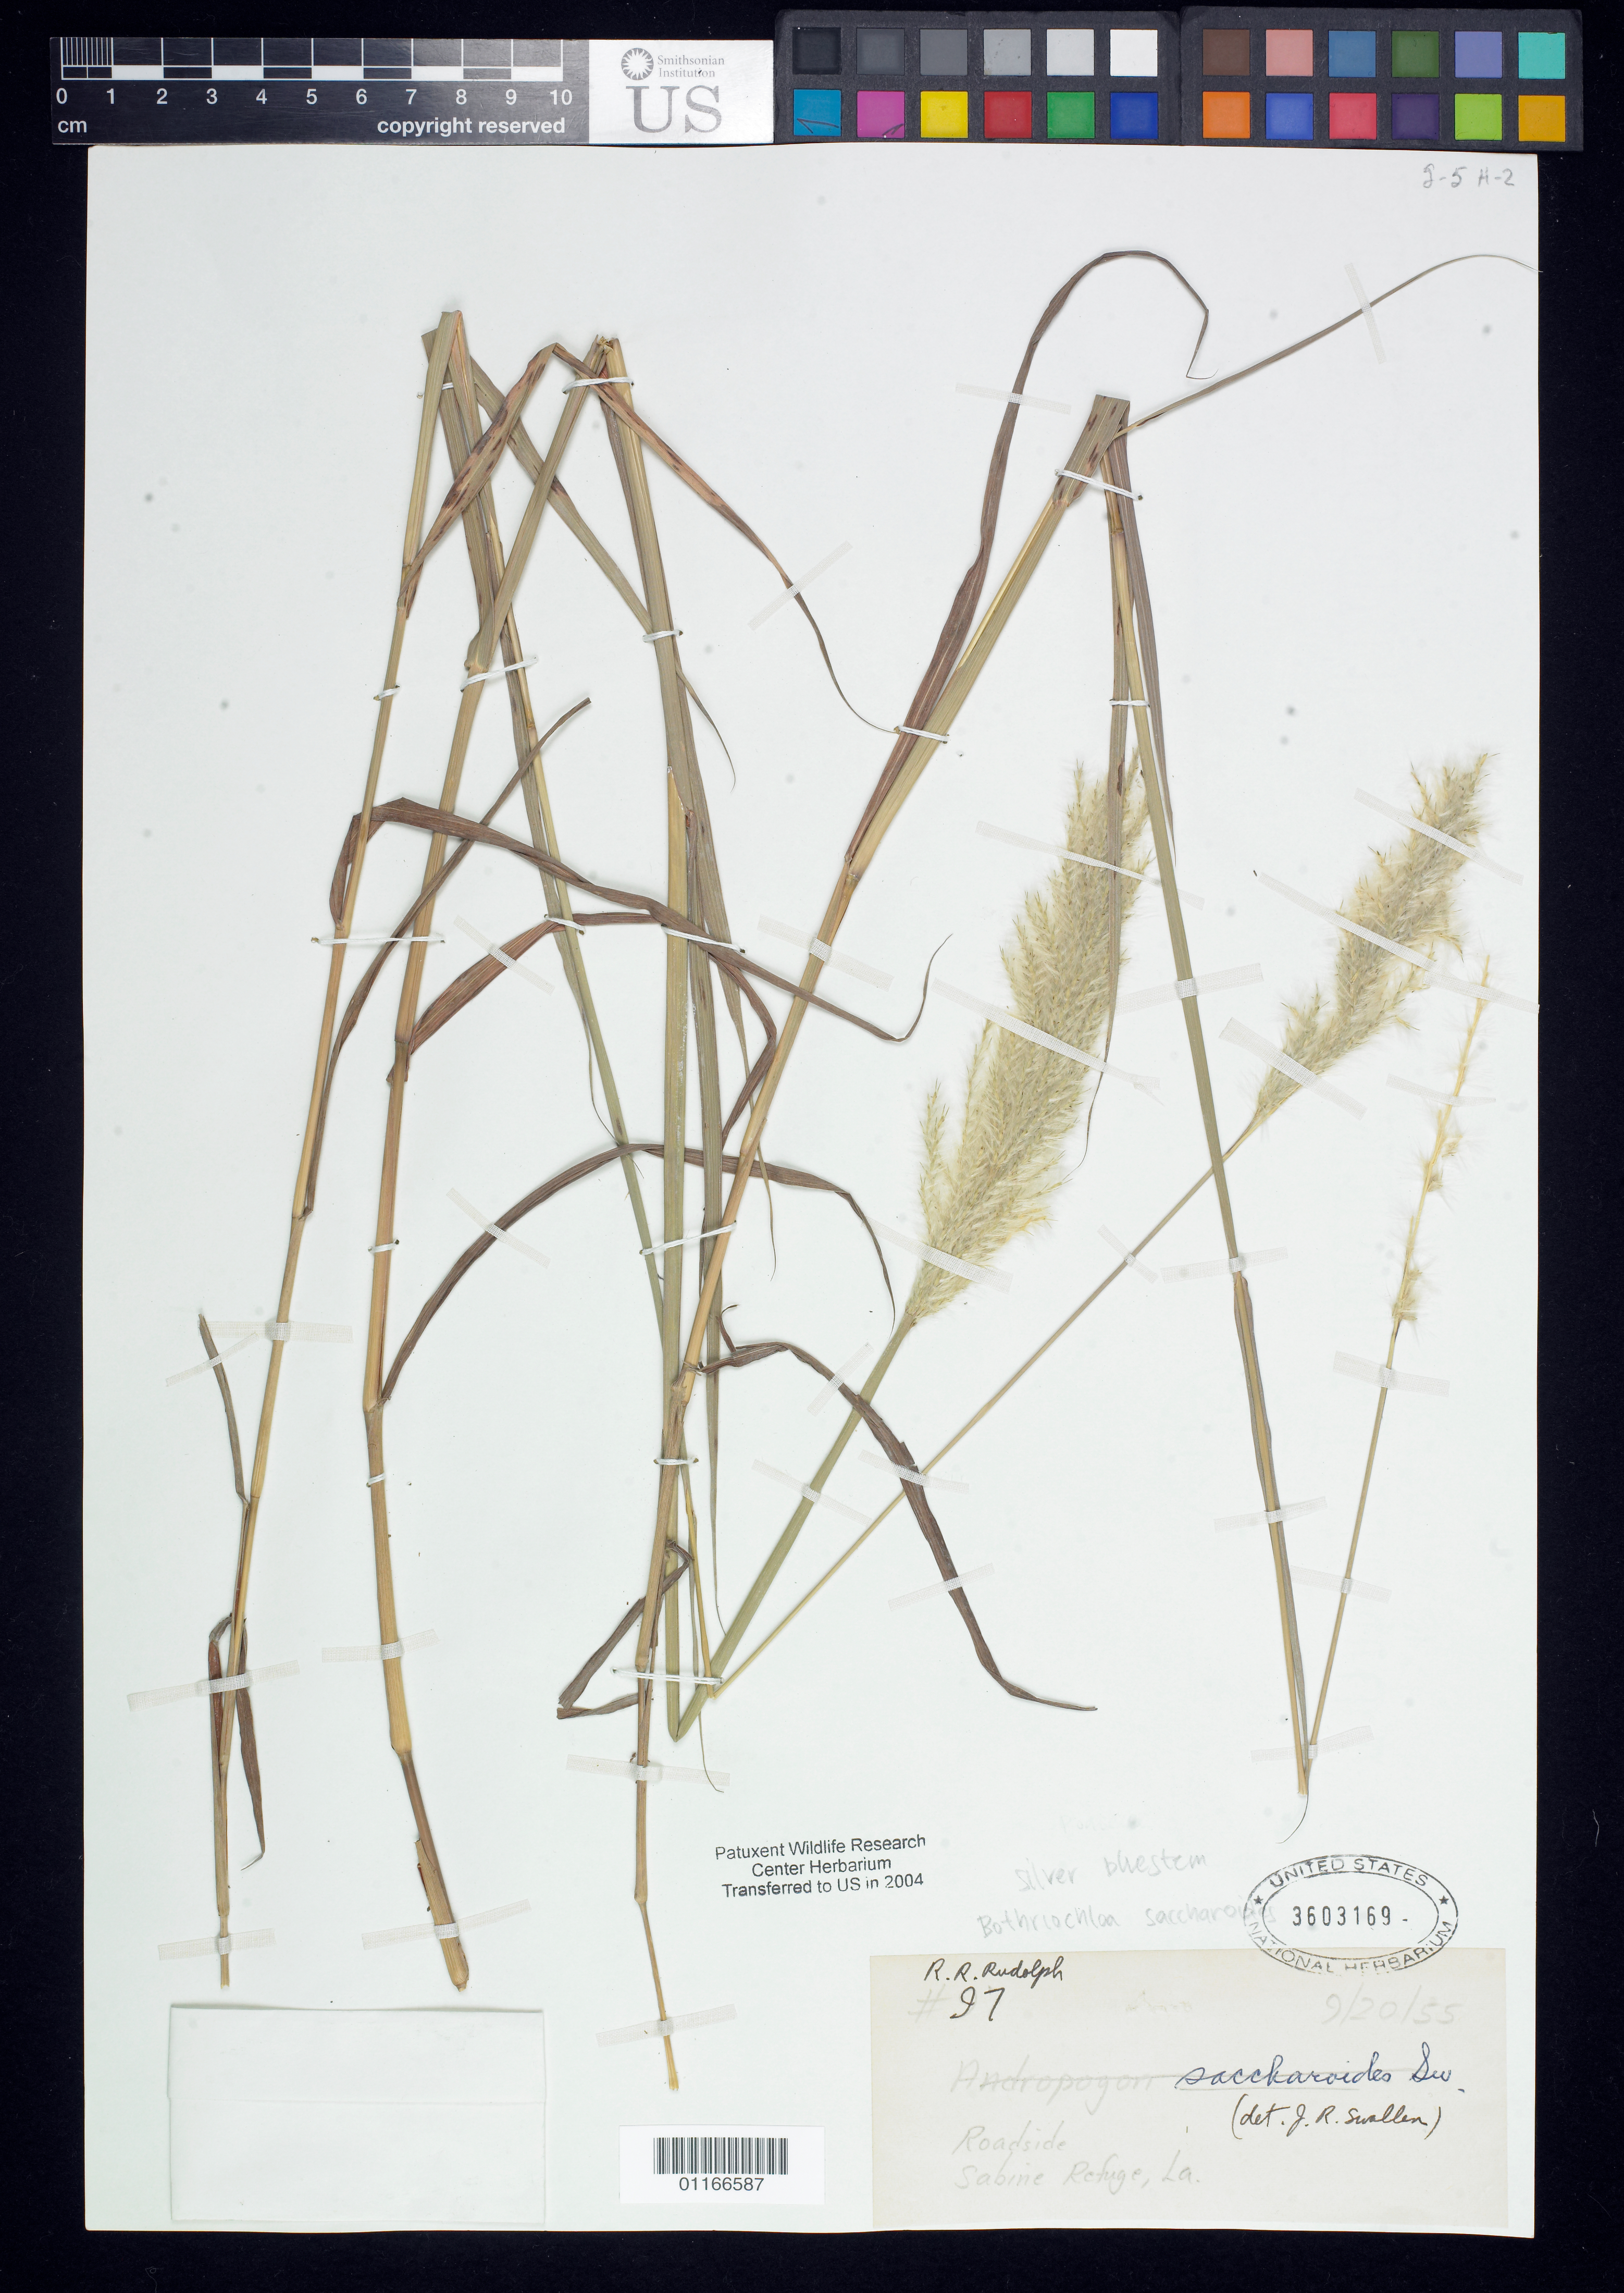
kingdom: Plantae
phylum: Tracheophyta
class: Liliopsida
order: Poales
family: Poaceae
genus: Bothriochloa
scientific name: Bothriochloa saccharoides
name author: (Sw.) Rydb.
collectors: R. Rudolph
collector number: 97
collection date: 1955-09-20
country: United States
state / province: louisiana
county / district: Cameron Parish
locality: Roadside, Sabine Refuge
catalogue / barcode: US 3603169